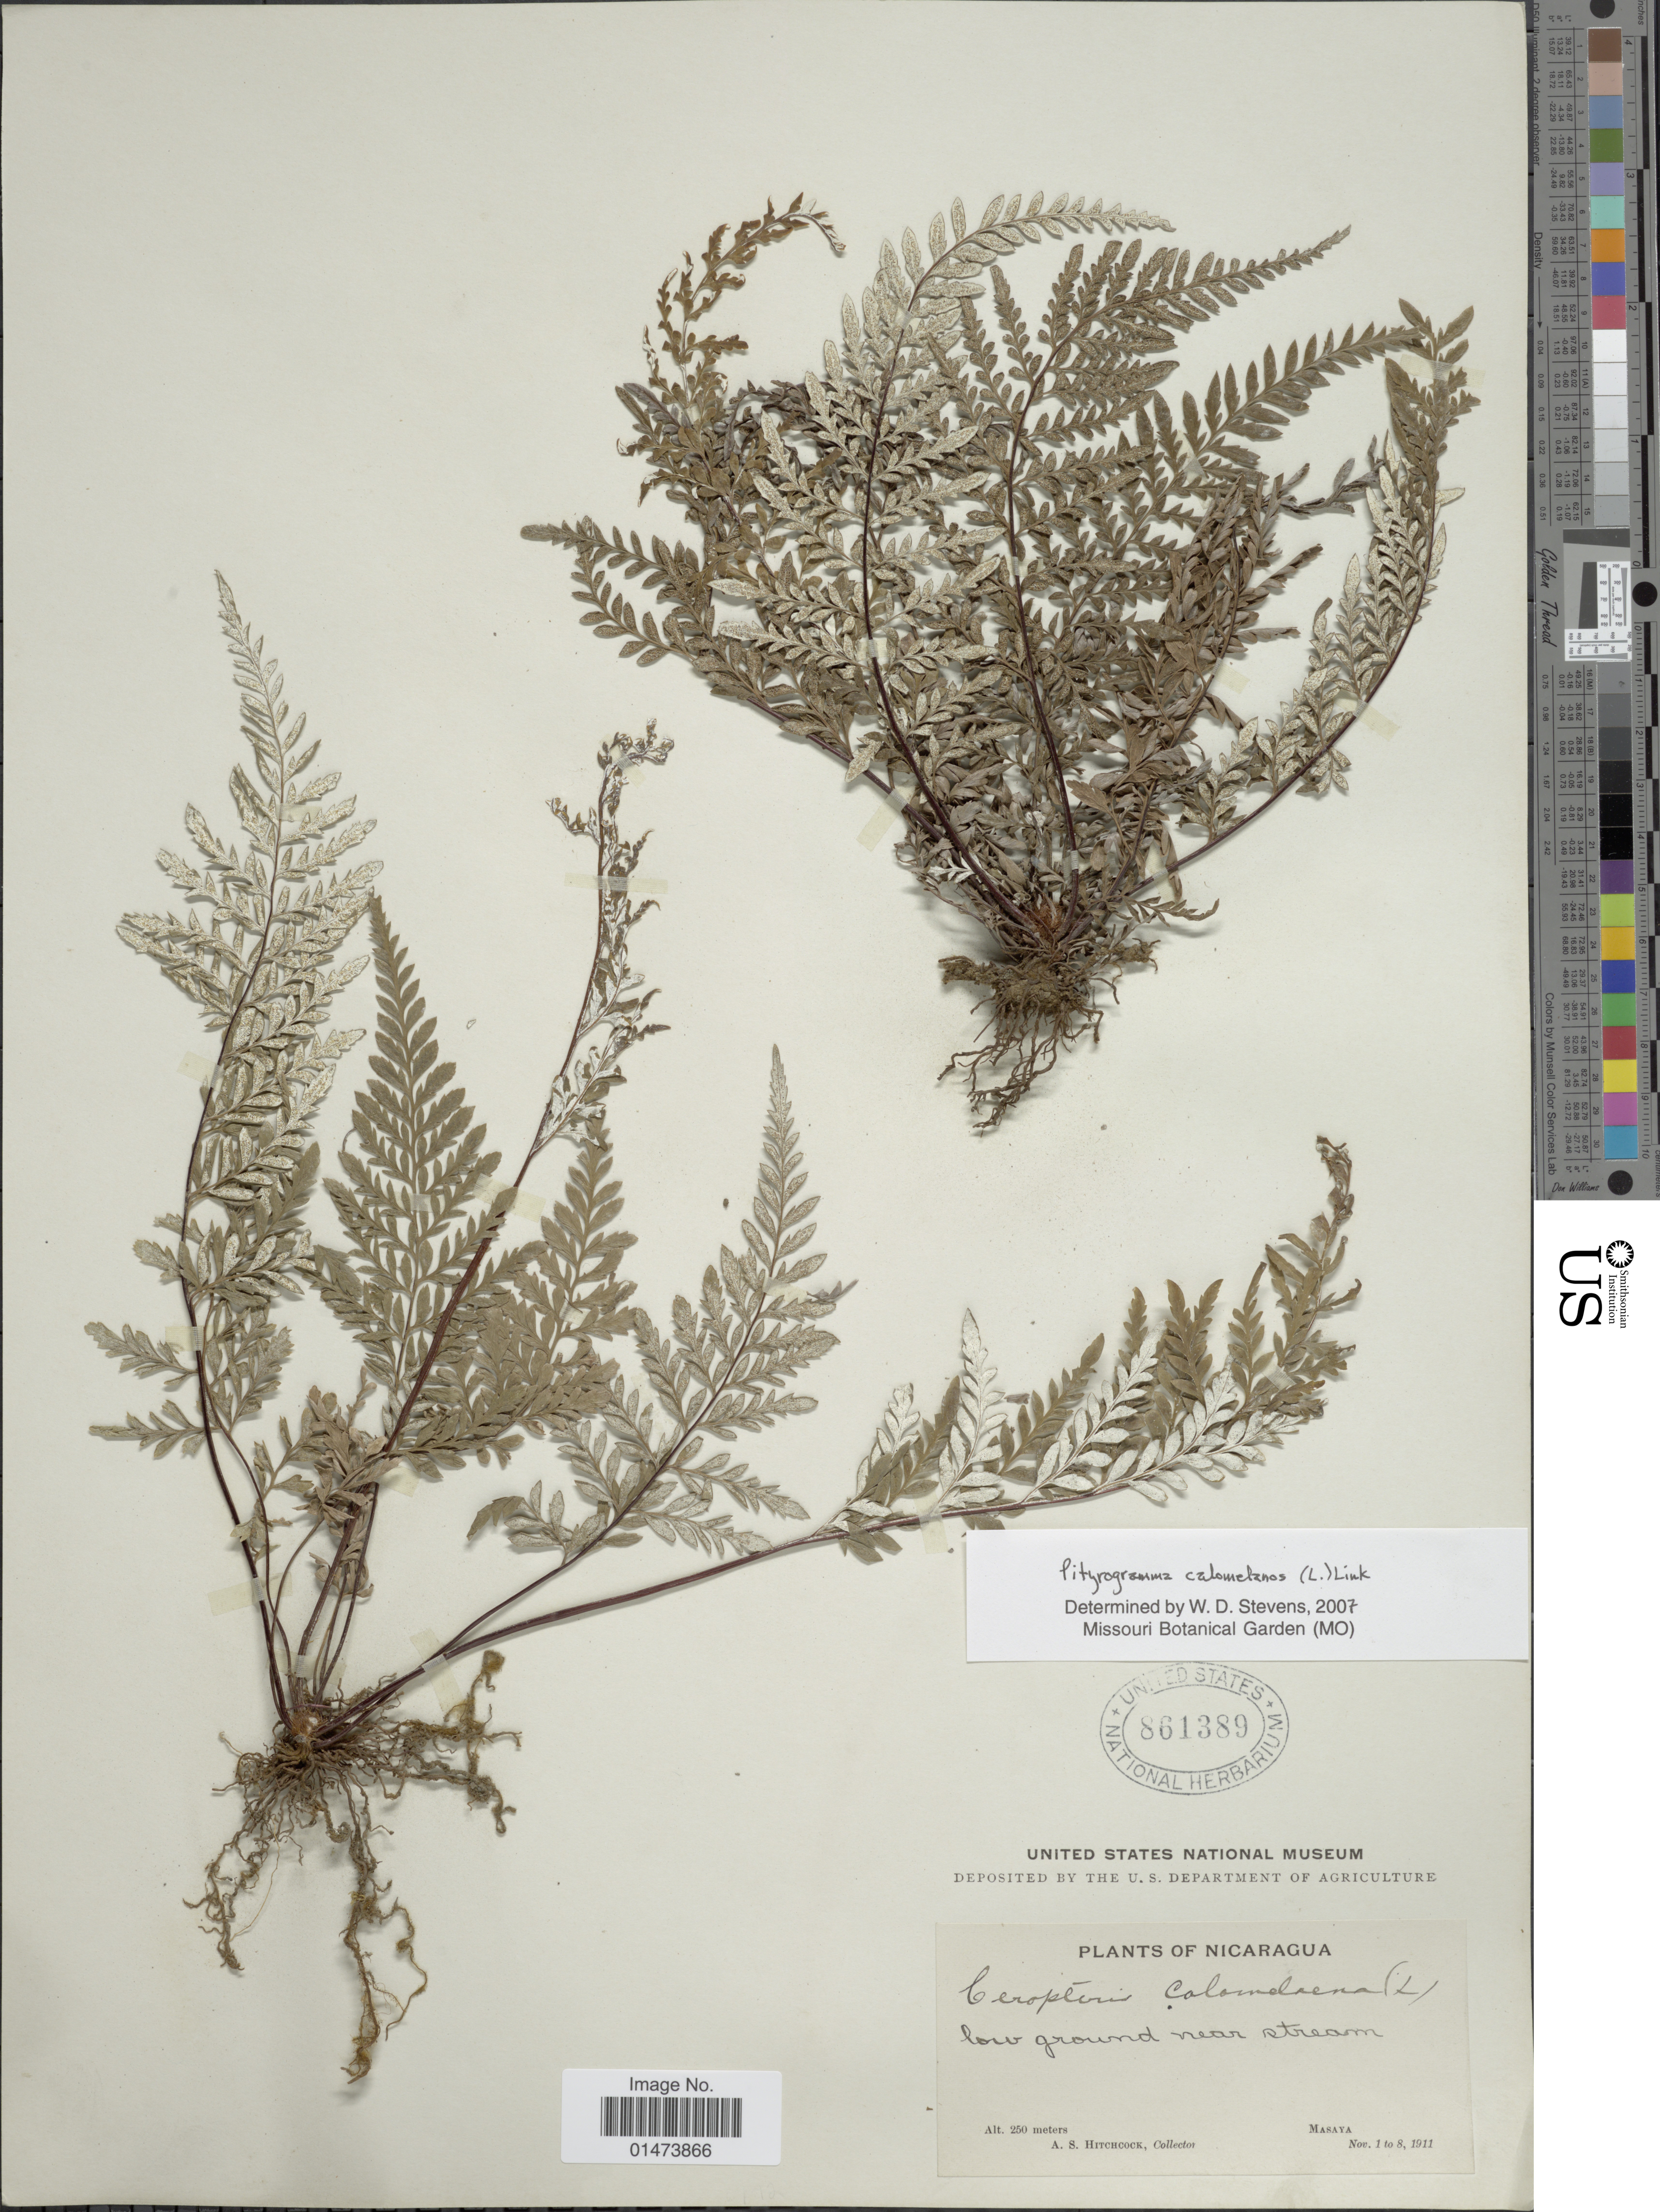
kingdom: Plantae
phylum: Tracheophyta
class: Polypodiopsida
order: Polypodiales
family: Pteridaceae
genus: Pityrogramma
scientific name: Pityrogramma calomelanos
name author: (L.) Link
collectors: A. S. Hitchcock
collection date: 1911-11-01/1911-11-08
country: Nicaragua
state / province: Masaya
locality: Low ground near stream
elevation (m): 250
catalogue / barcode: US 861389